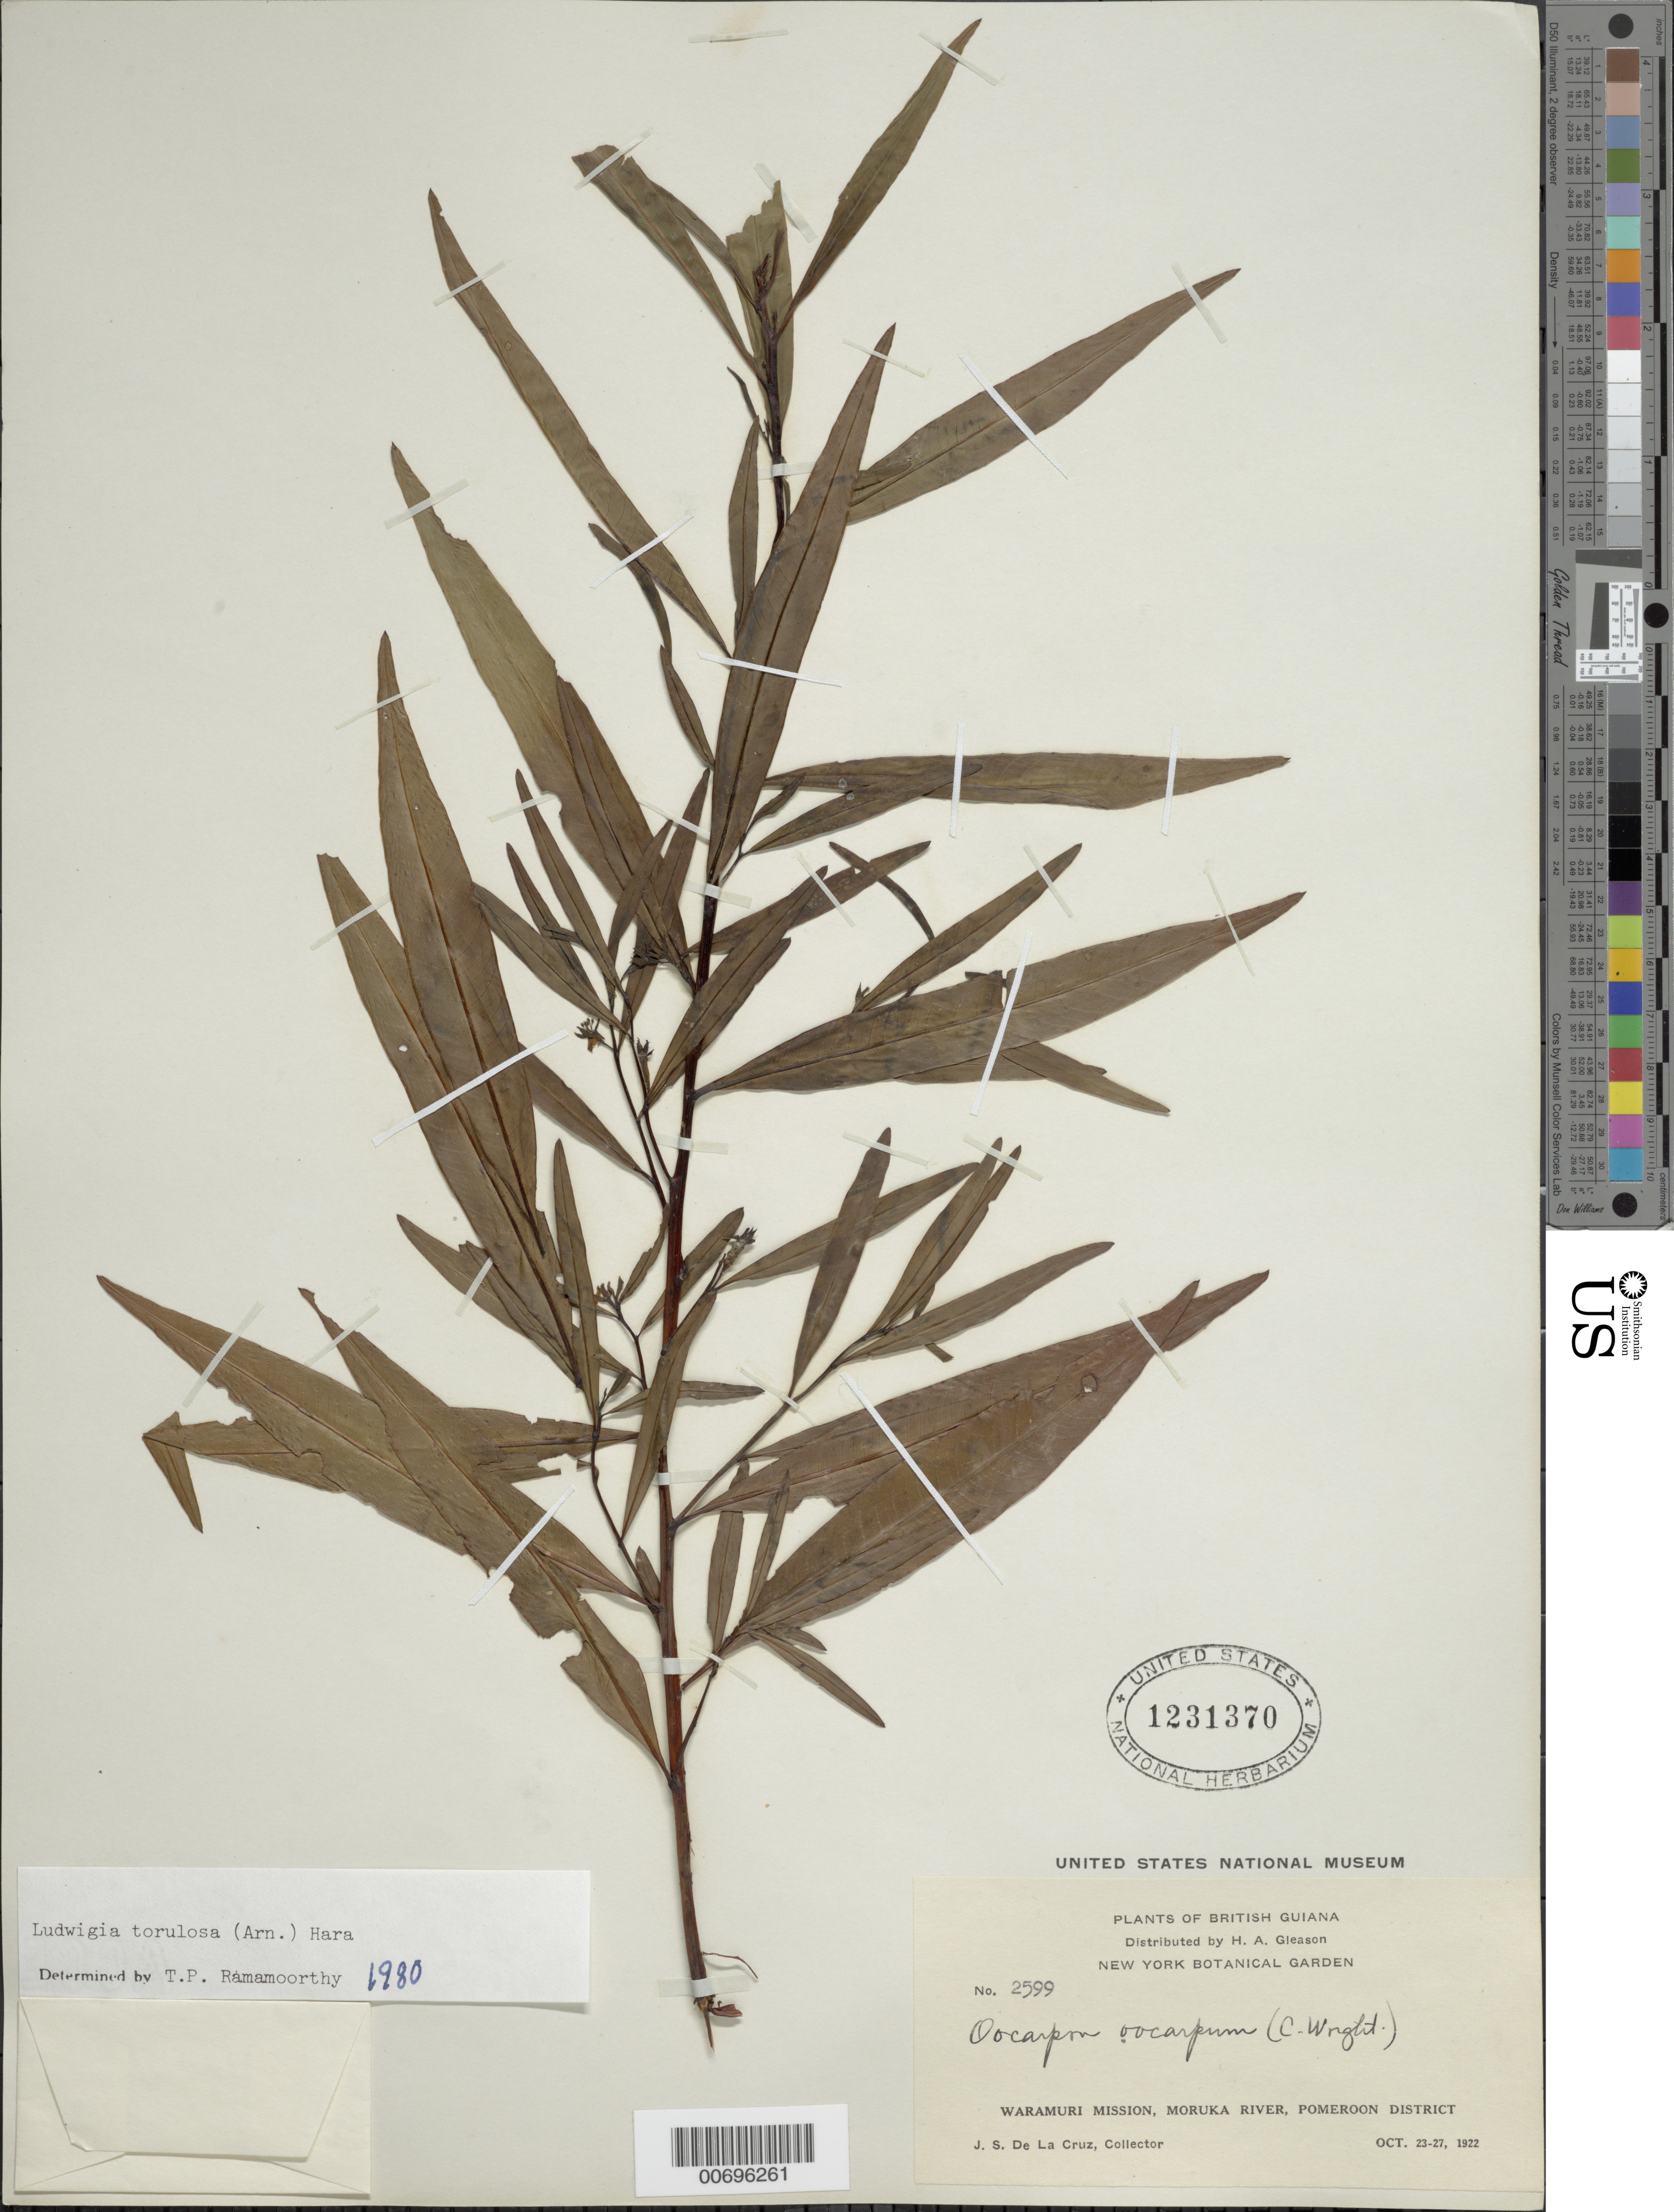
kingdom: Plantae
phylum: Tracheophyta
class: Magnoliopsida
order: Myrtales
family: Onagraceae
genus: Ludwigia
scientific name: Ludwigia torulosa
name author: (Arn.) H. Hara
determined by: Ramamoorthy, T. P.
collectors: J. S. de la Cruz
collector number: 2599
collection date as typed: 23-Oct-22 to 27-Oct-22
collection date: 1922-10-23/1922-10-27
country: Guyana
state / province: Pomeroon-Supenaam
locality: Waramuri Mission, Moruka R., Pomeroon Dist.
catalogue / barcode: US 1231370